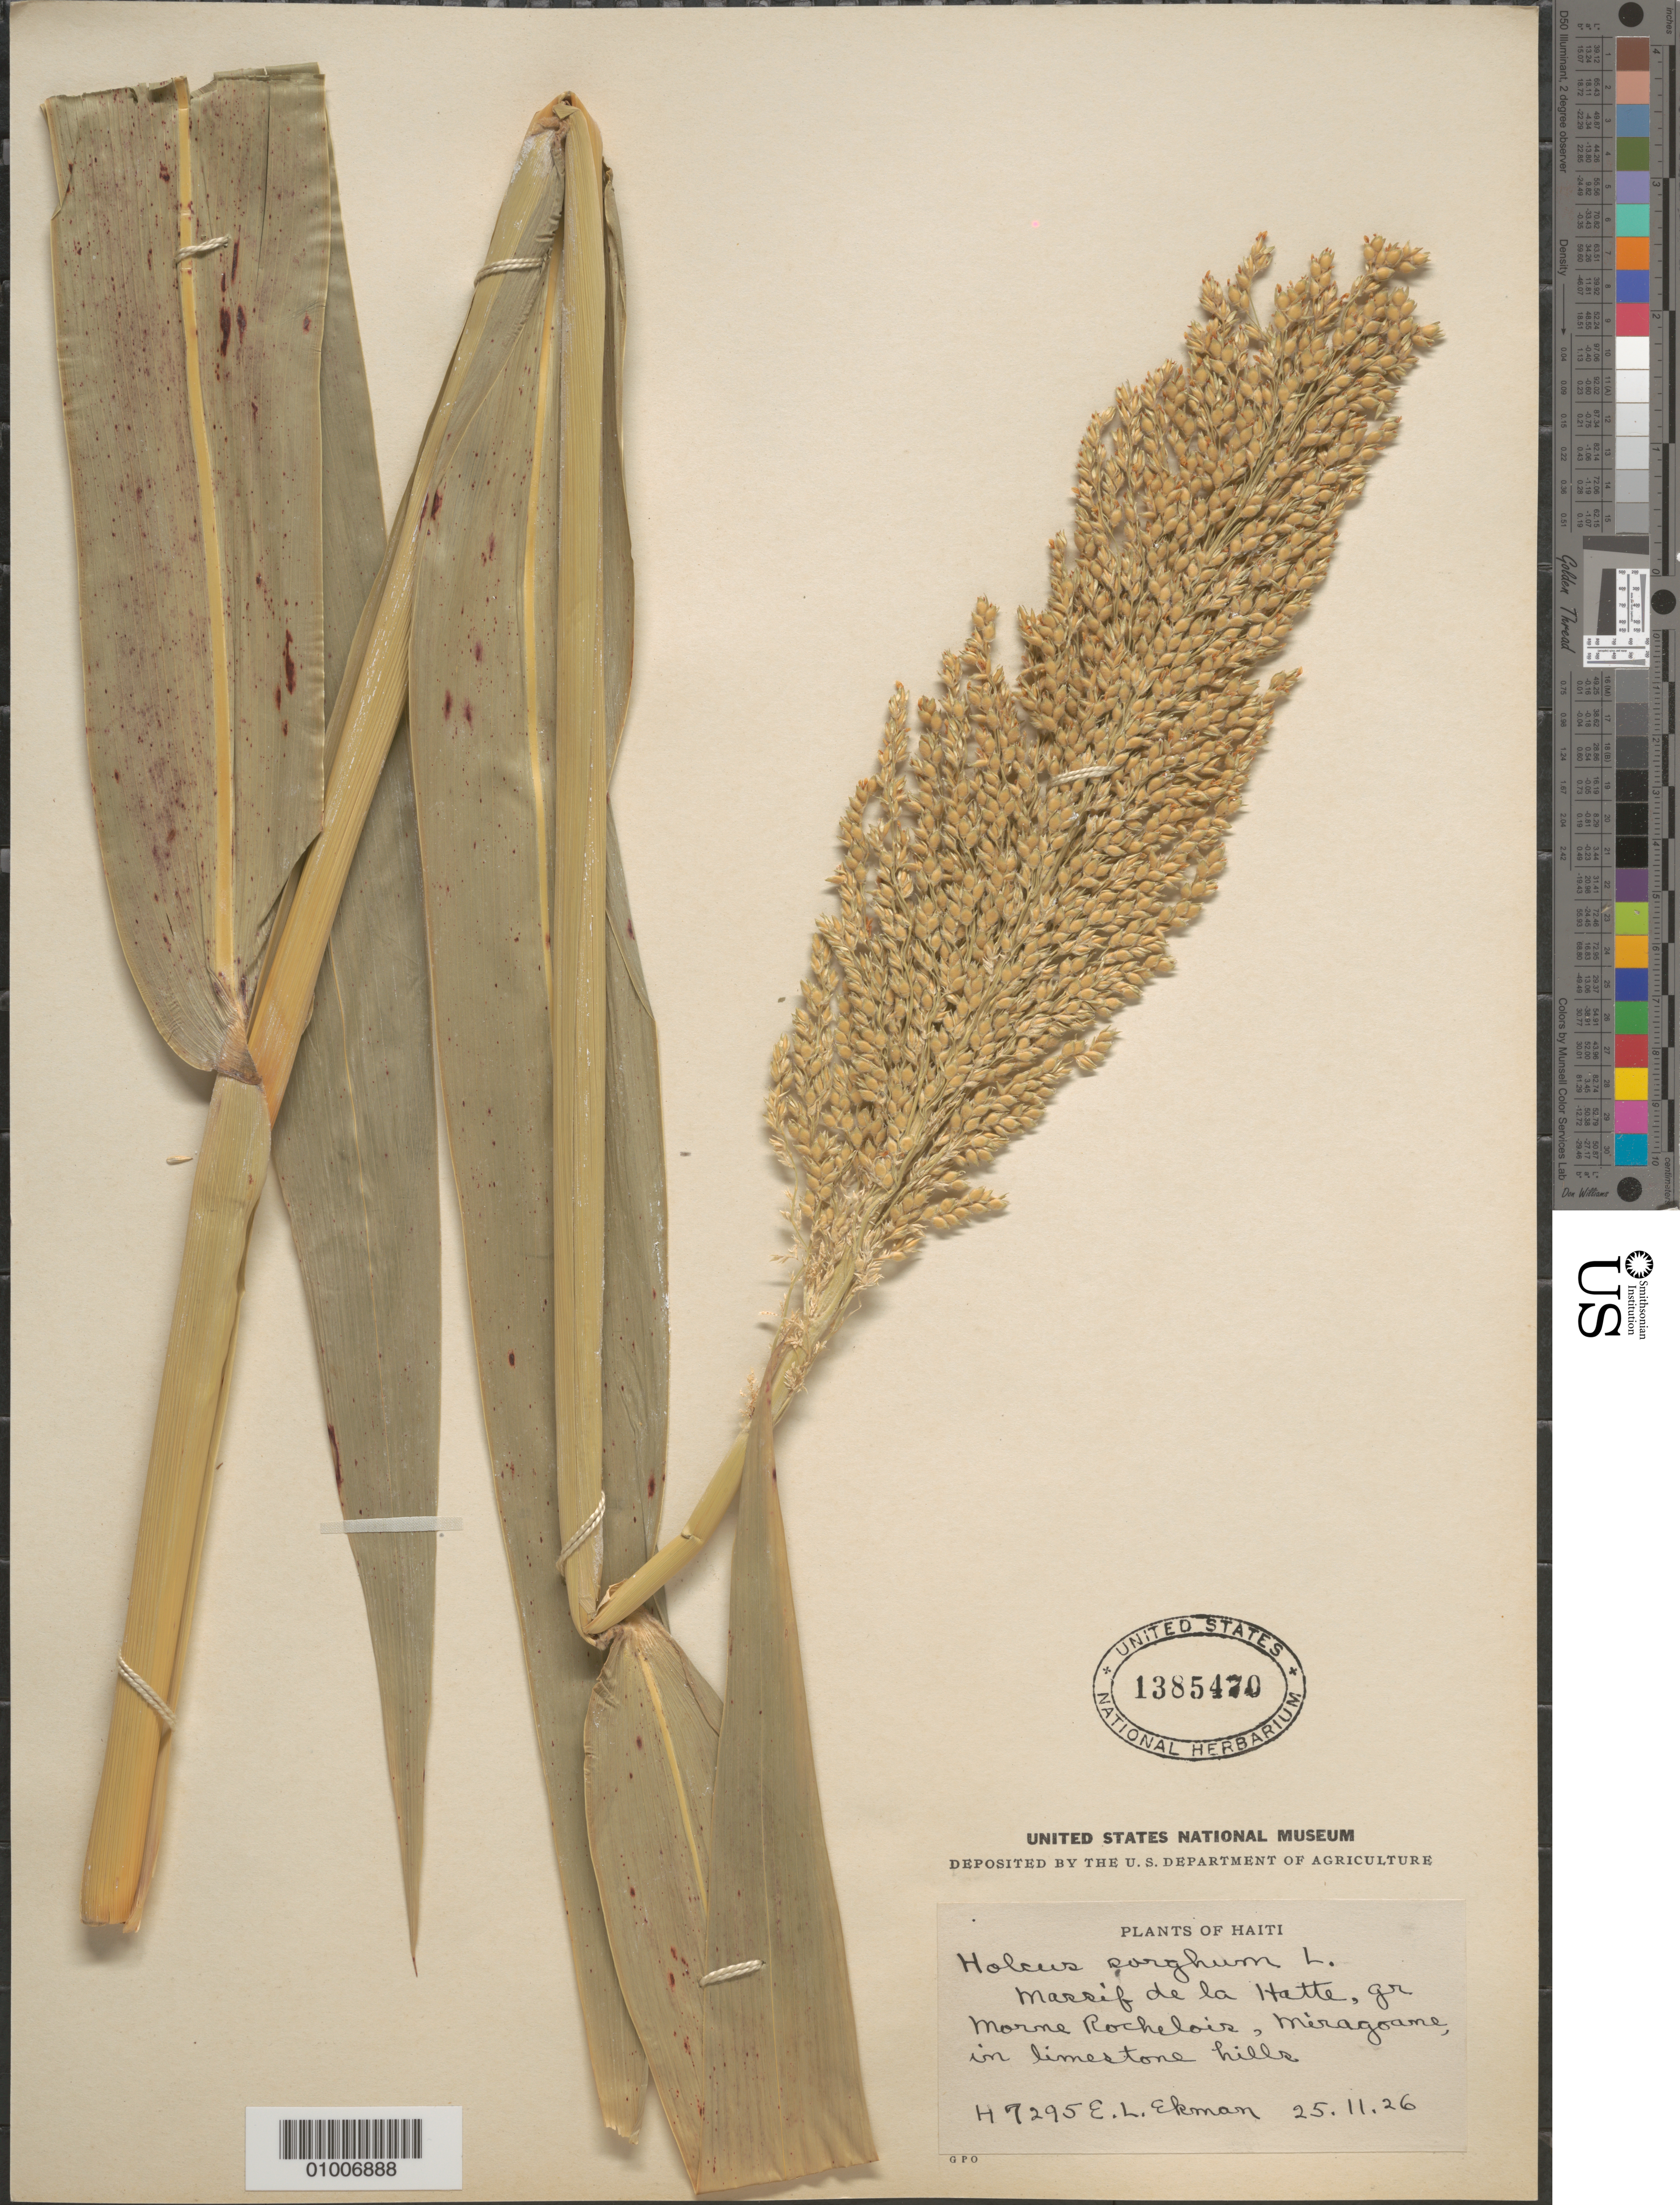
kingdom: Plantae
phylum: Tracheophyta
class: Liliopsida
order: Poales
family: Poaceae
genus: Sorghum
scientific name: Sorghum bicolor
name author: (L.) Moench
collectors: E. L. Ekman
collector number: H 7295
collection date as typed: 25 Nov 1926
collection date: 1926-11-25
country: Haiti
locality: in limestone hills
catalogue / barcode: US 1385470